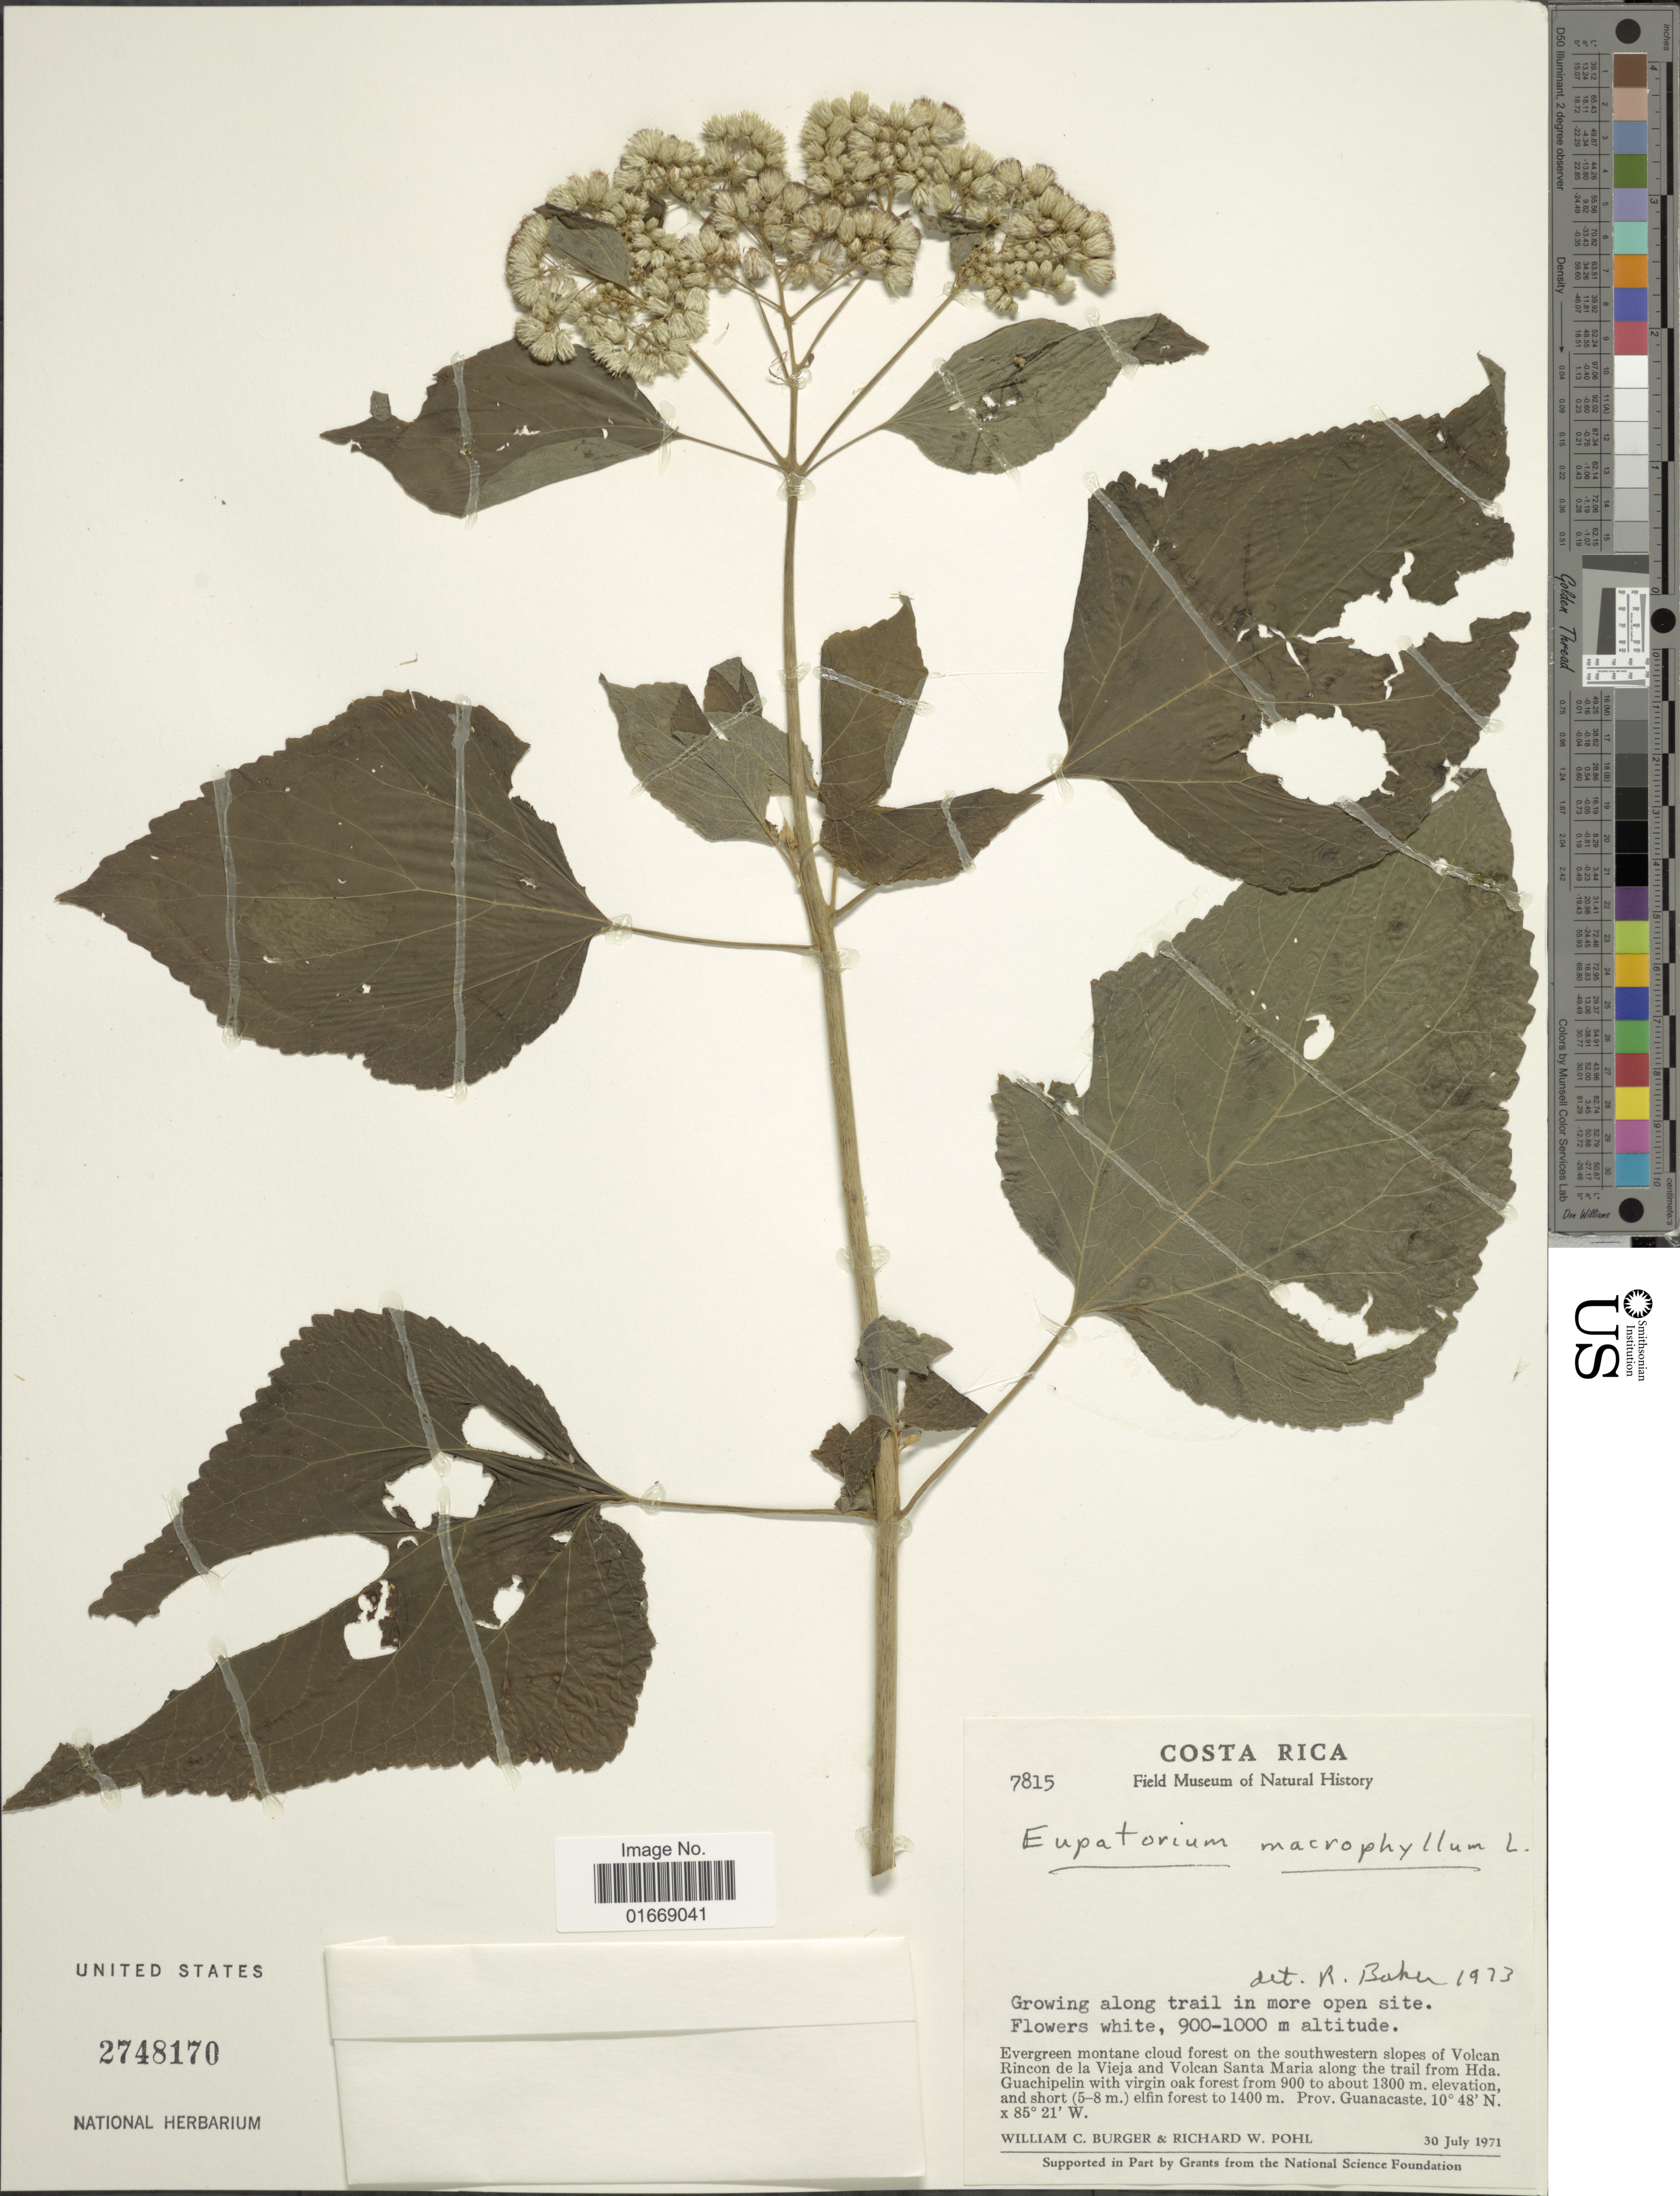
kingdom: Plantae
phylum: Tracheophyta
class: Magnoliopsida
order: Asterales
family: Asteraceae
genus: Hebeclinium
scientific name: Hebeclinium macrophyllum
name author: (L.) DC.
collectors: W. Burger & R. W. Pohl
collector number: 7815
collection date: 1971-07-30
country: Costa Rica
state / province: Guanacaste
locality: Southwestern slopes of Volcan Rincon de la Vieja and Volcan Santa Maria along trail from Hda. Guachipelin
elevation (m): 900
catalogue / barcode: US 2748170